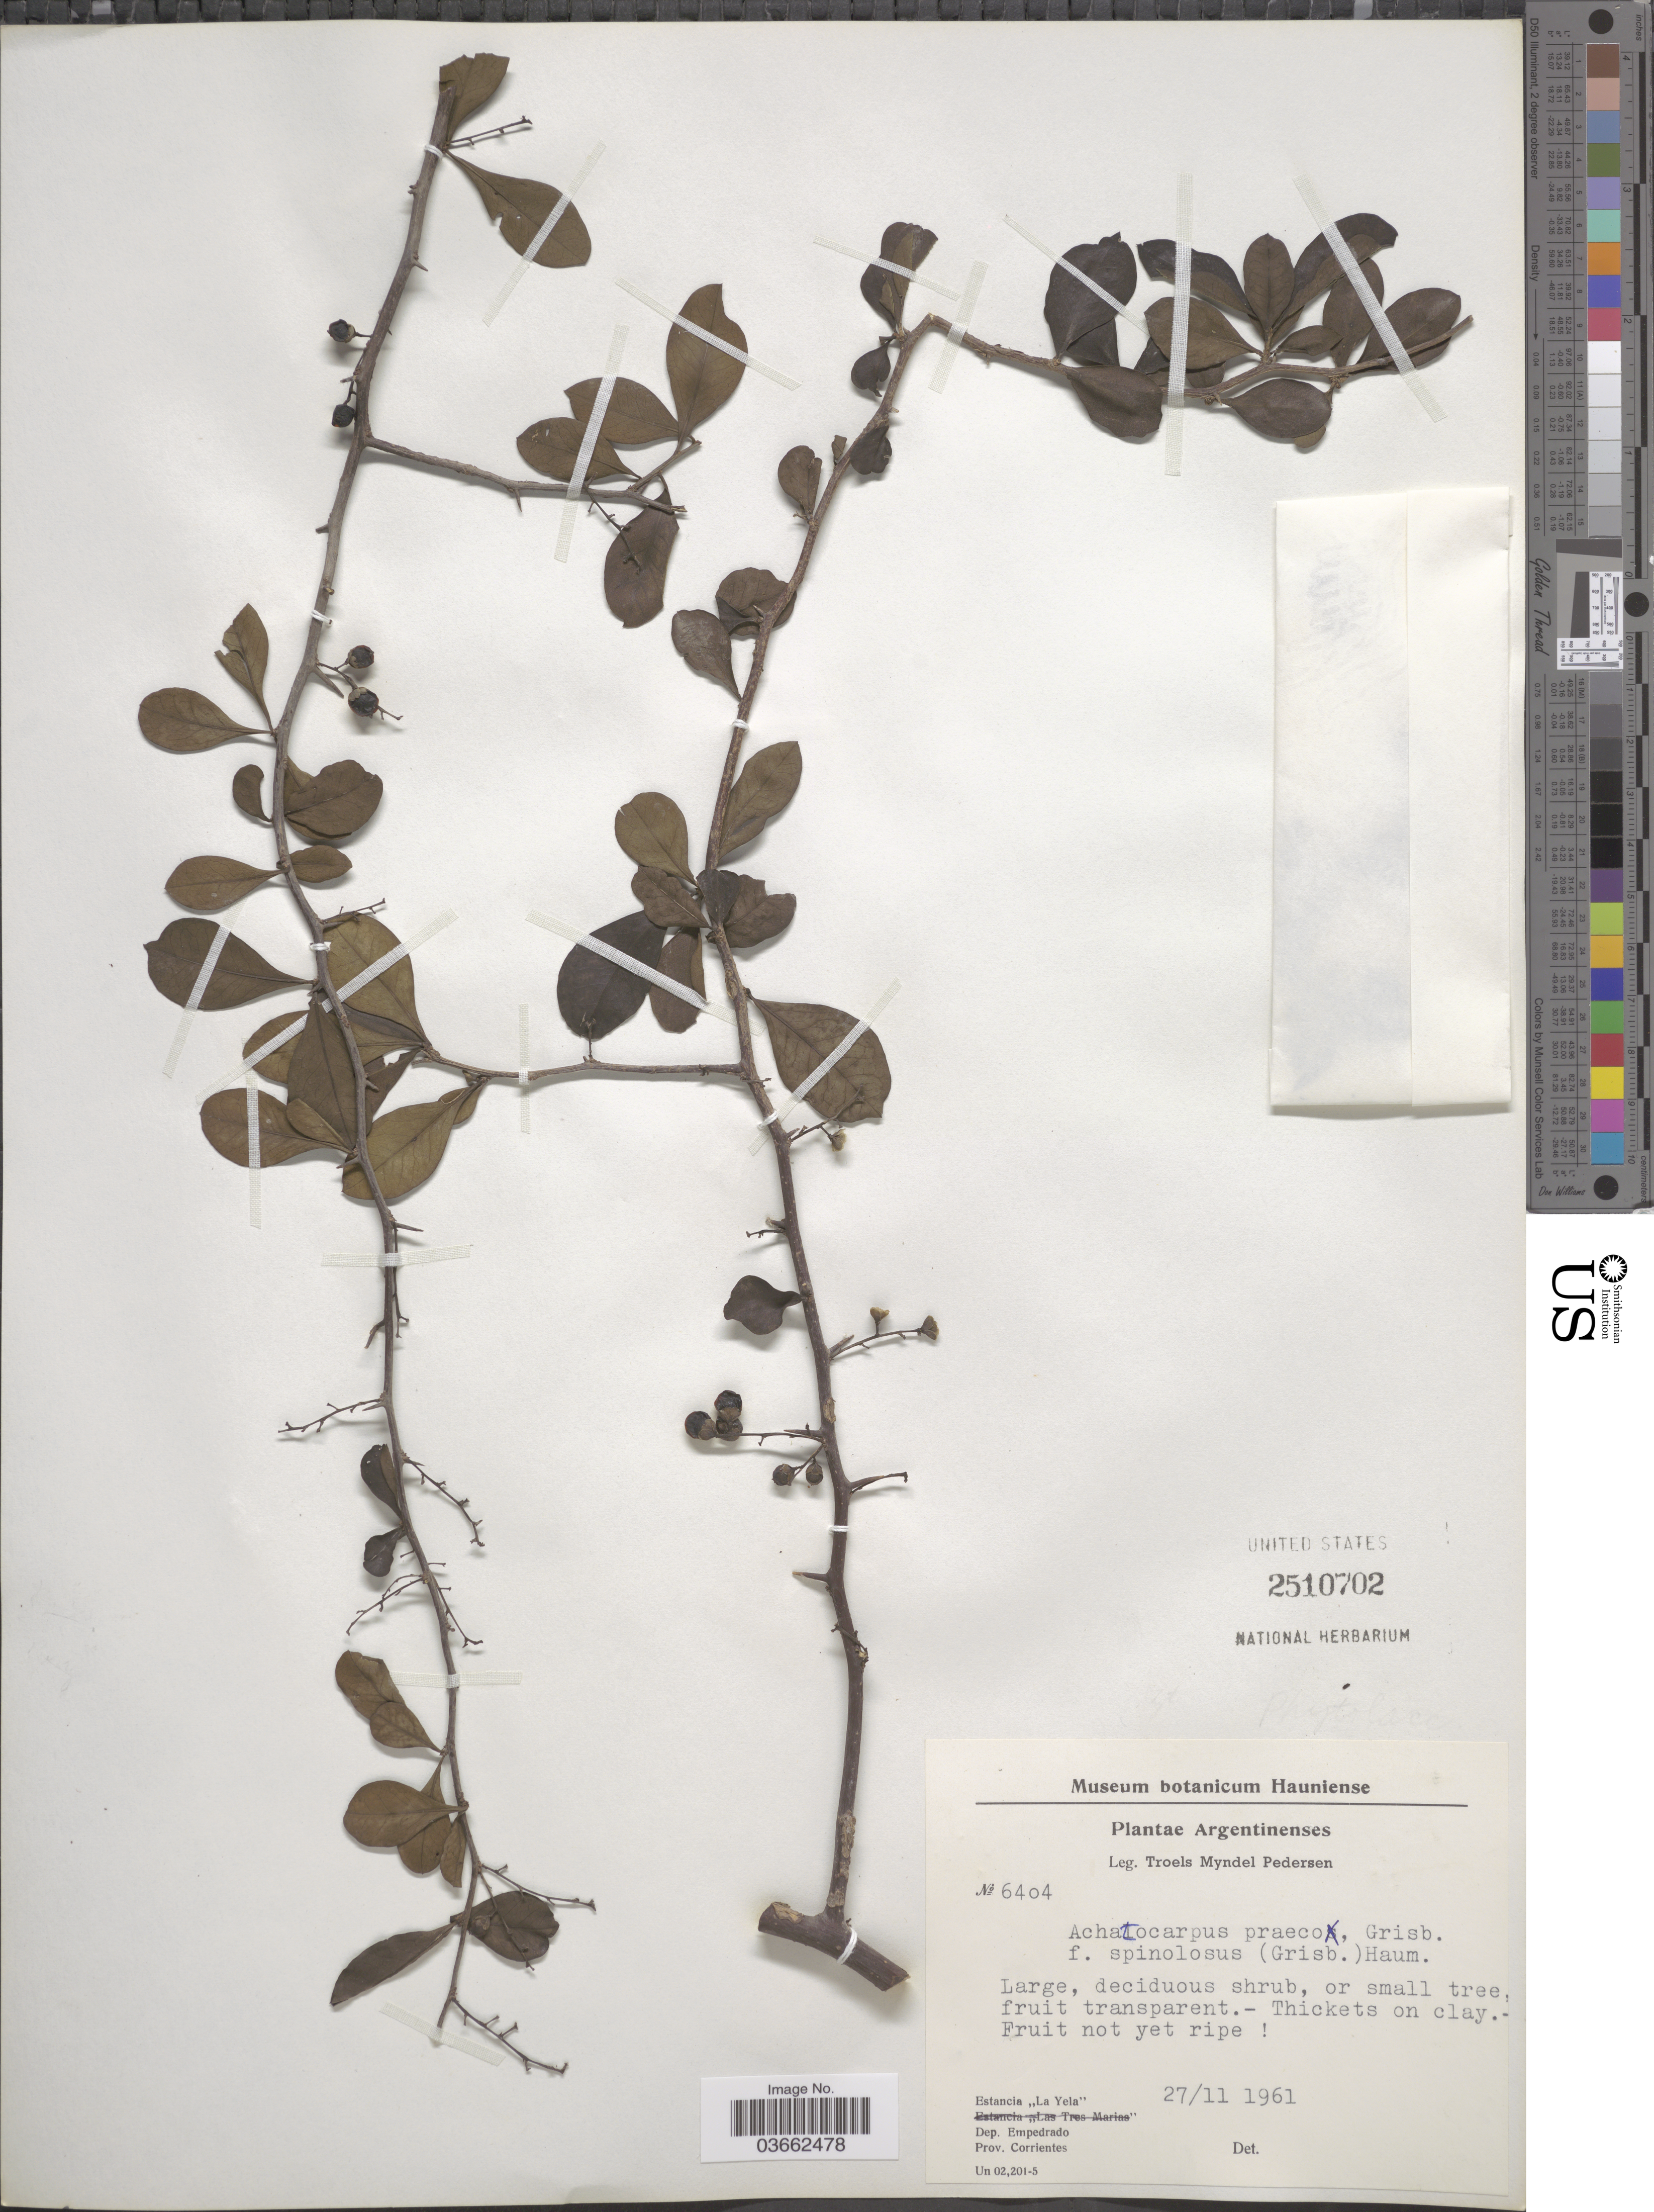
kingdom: Plantae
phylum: Tracheophyta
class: Magnoliopsida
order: Caryophyllales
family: Achatocarpaceae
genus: Achatocarpus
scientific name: Achatocarpus praecox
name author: Griseb.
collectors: T. Pederson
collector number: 6404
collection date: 1961-11-27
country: Argentina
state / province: Corrientes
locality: Estancia "La Yela", Dep. Empedrado.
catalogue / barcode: US 2510702